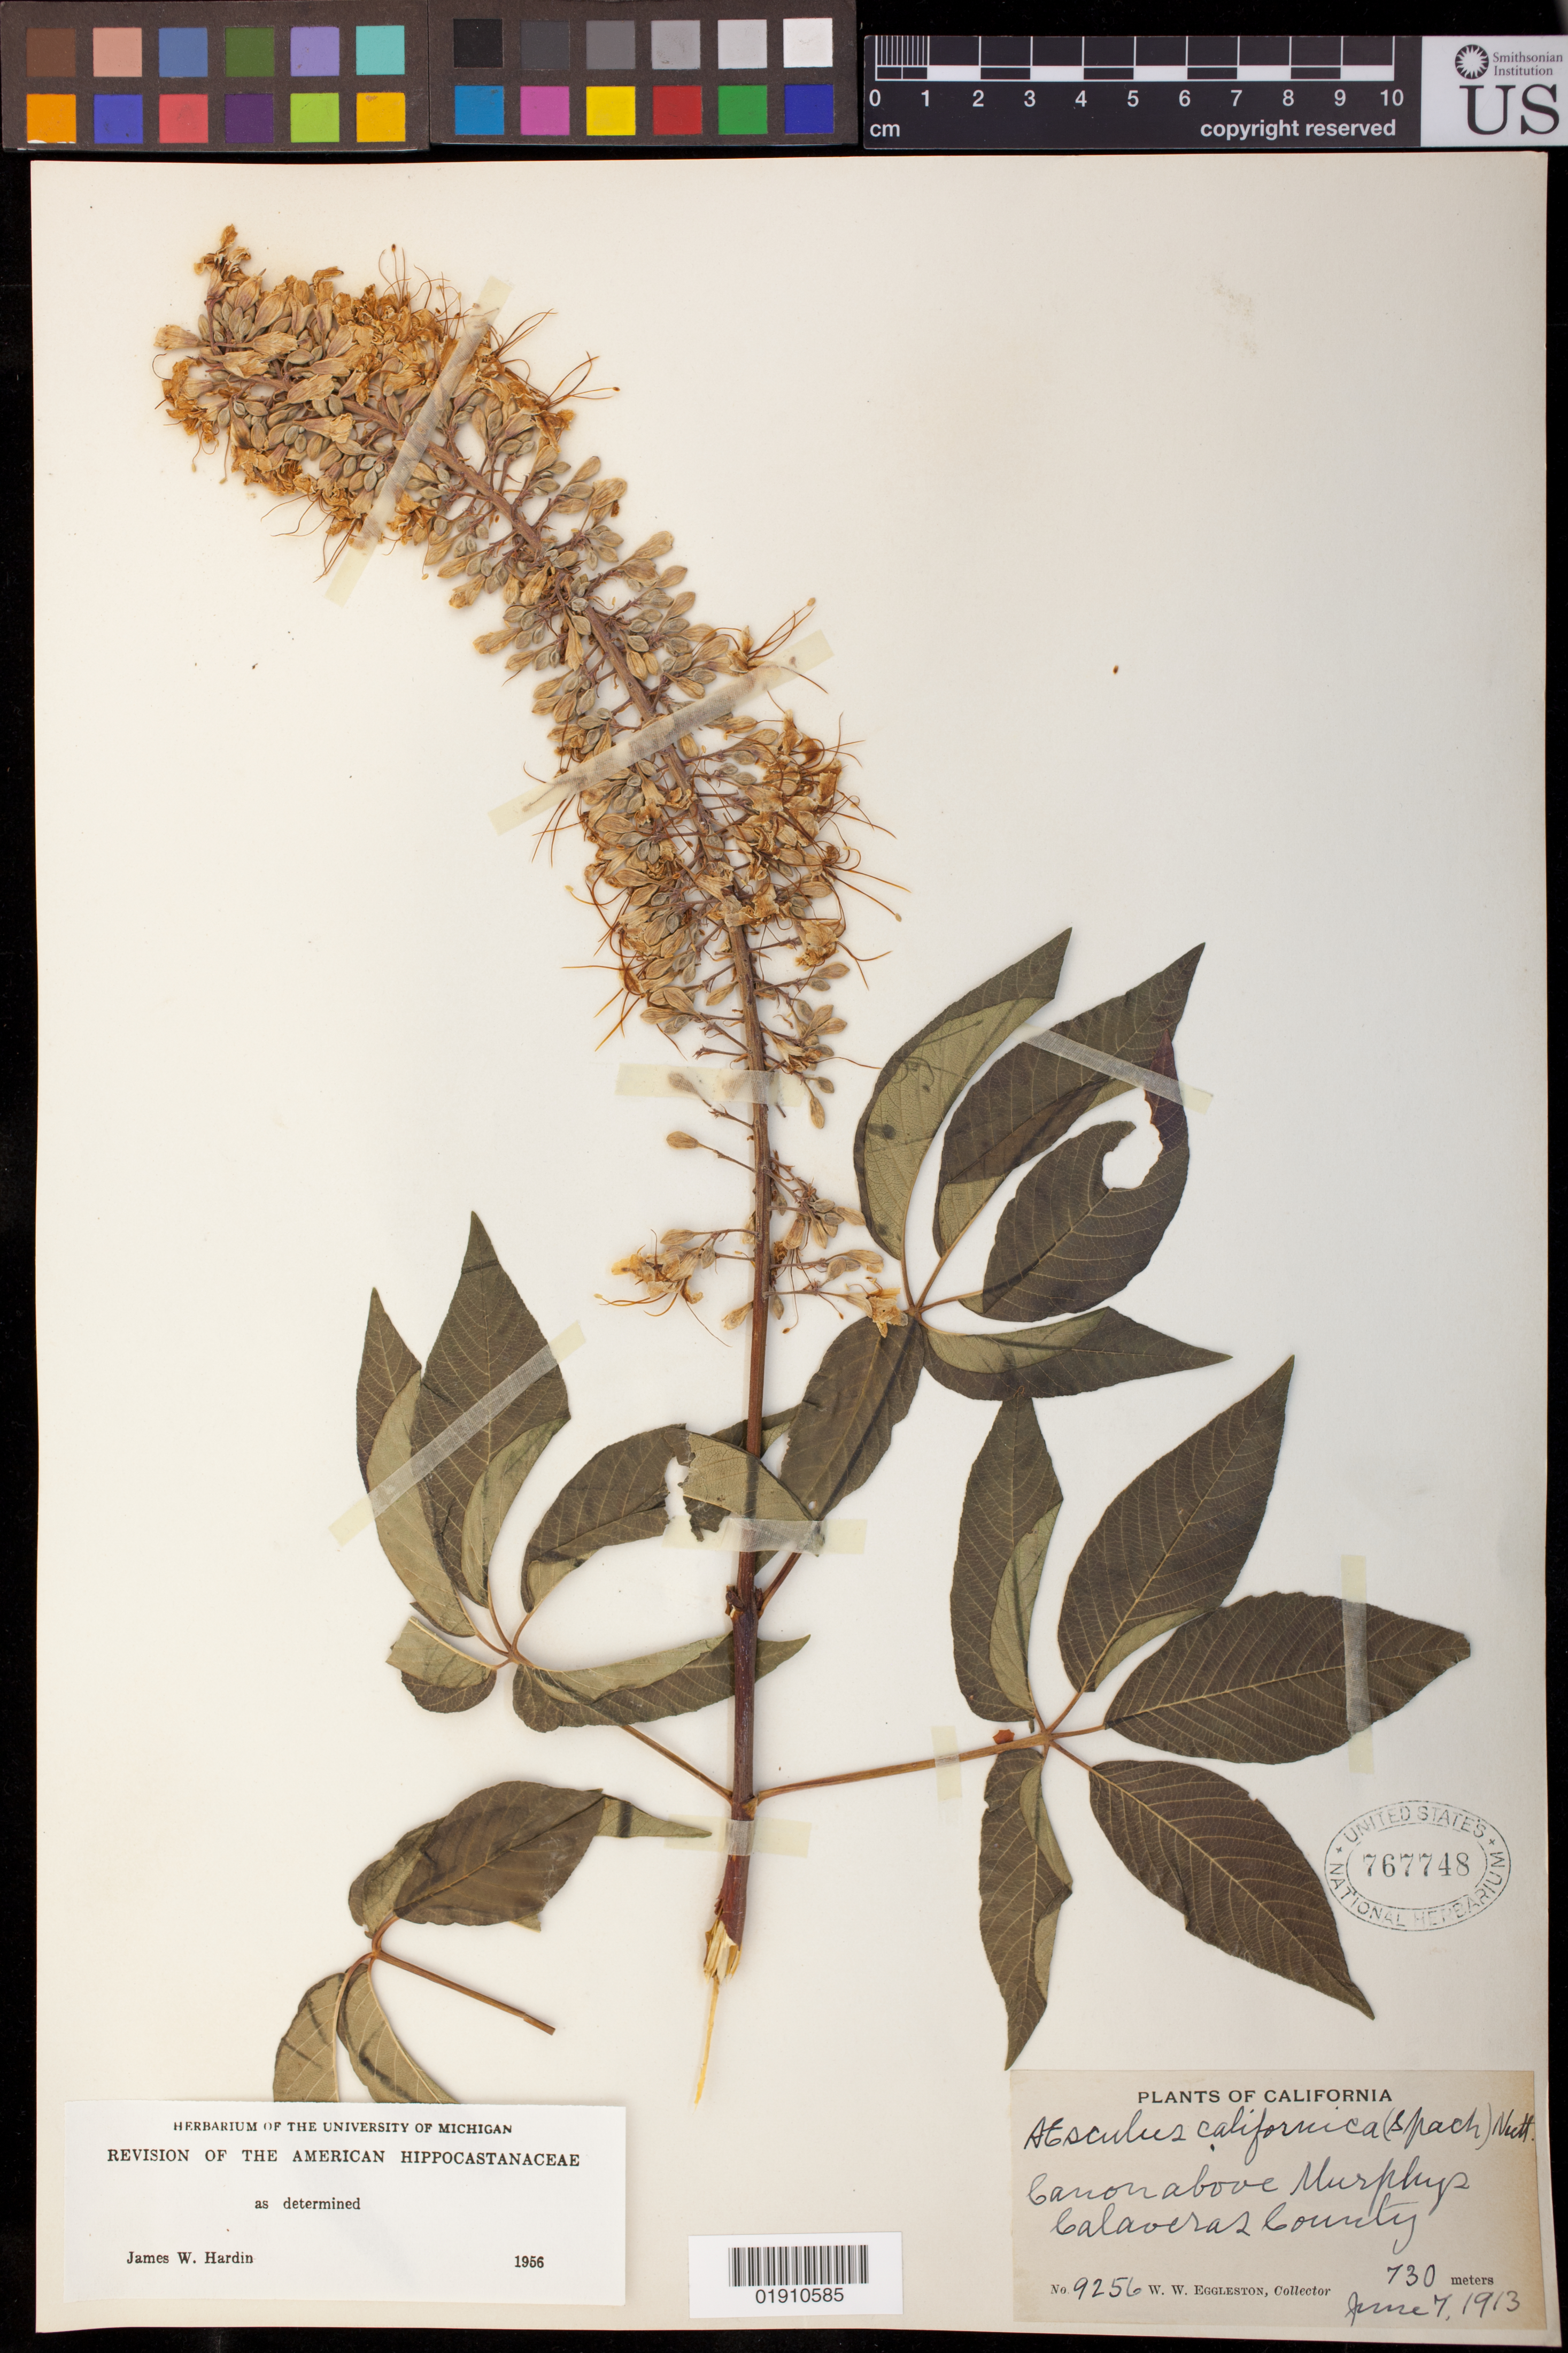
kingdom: Plantae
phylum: Tracheophyta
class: Magnoliopsida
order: Sapindales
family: Sapindaceae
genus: Aesculus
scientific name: Aesculus californica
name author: (Spach) Nutt.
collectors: W. W. Eggleston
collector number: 9256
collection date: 1913-06-07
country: United States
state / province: California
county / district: Calaveras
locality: Canon above Murphy's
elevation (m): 730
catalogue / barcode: US 767748